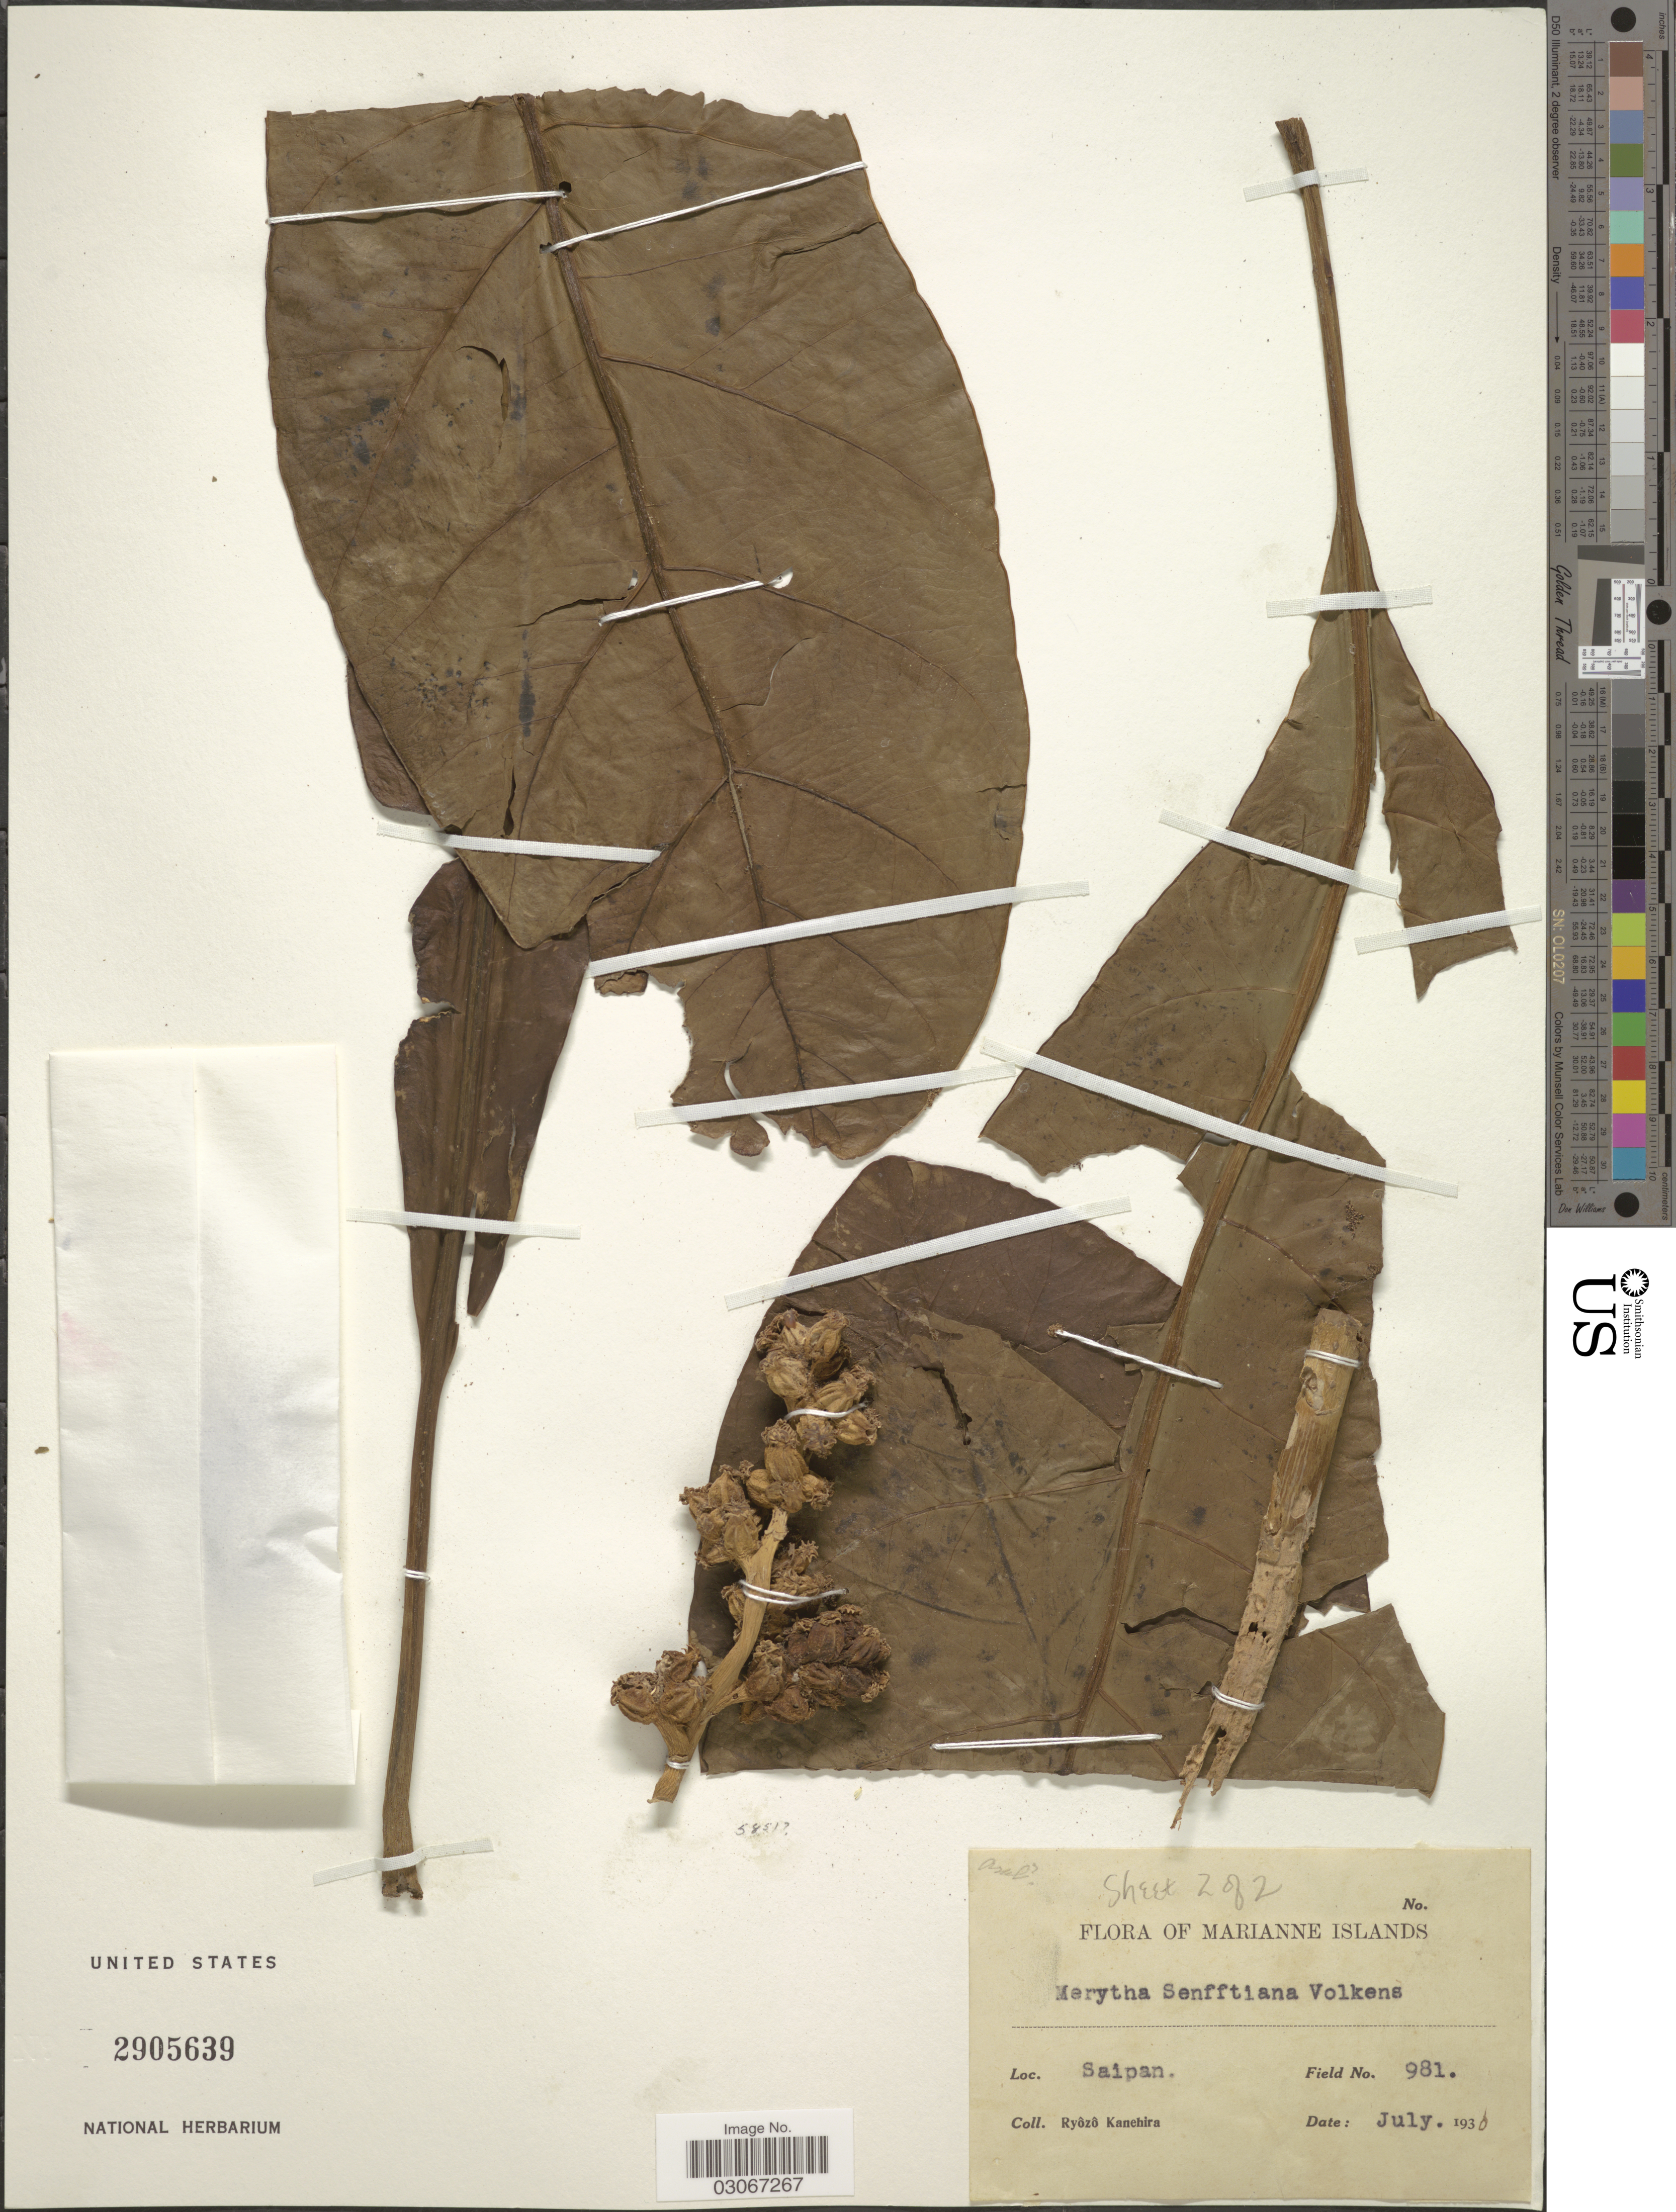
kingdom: Plantae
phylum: Tracheophyta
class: Magnoliopsida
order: Apiales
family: Araliaceae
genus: Meryta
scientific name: Meryta senfftiana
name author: Volkens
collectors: R. Kanehira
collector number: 981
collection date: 1930-07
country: Northern Mariana Islands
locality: Marianne Islands, Saipan.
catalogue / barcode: US 2905639